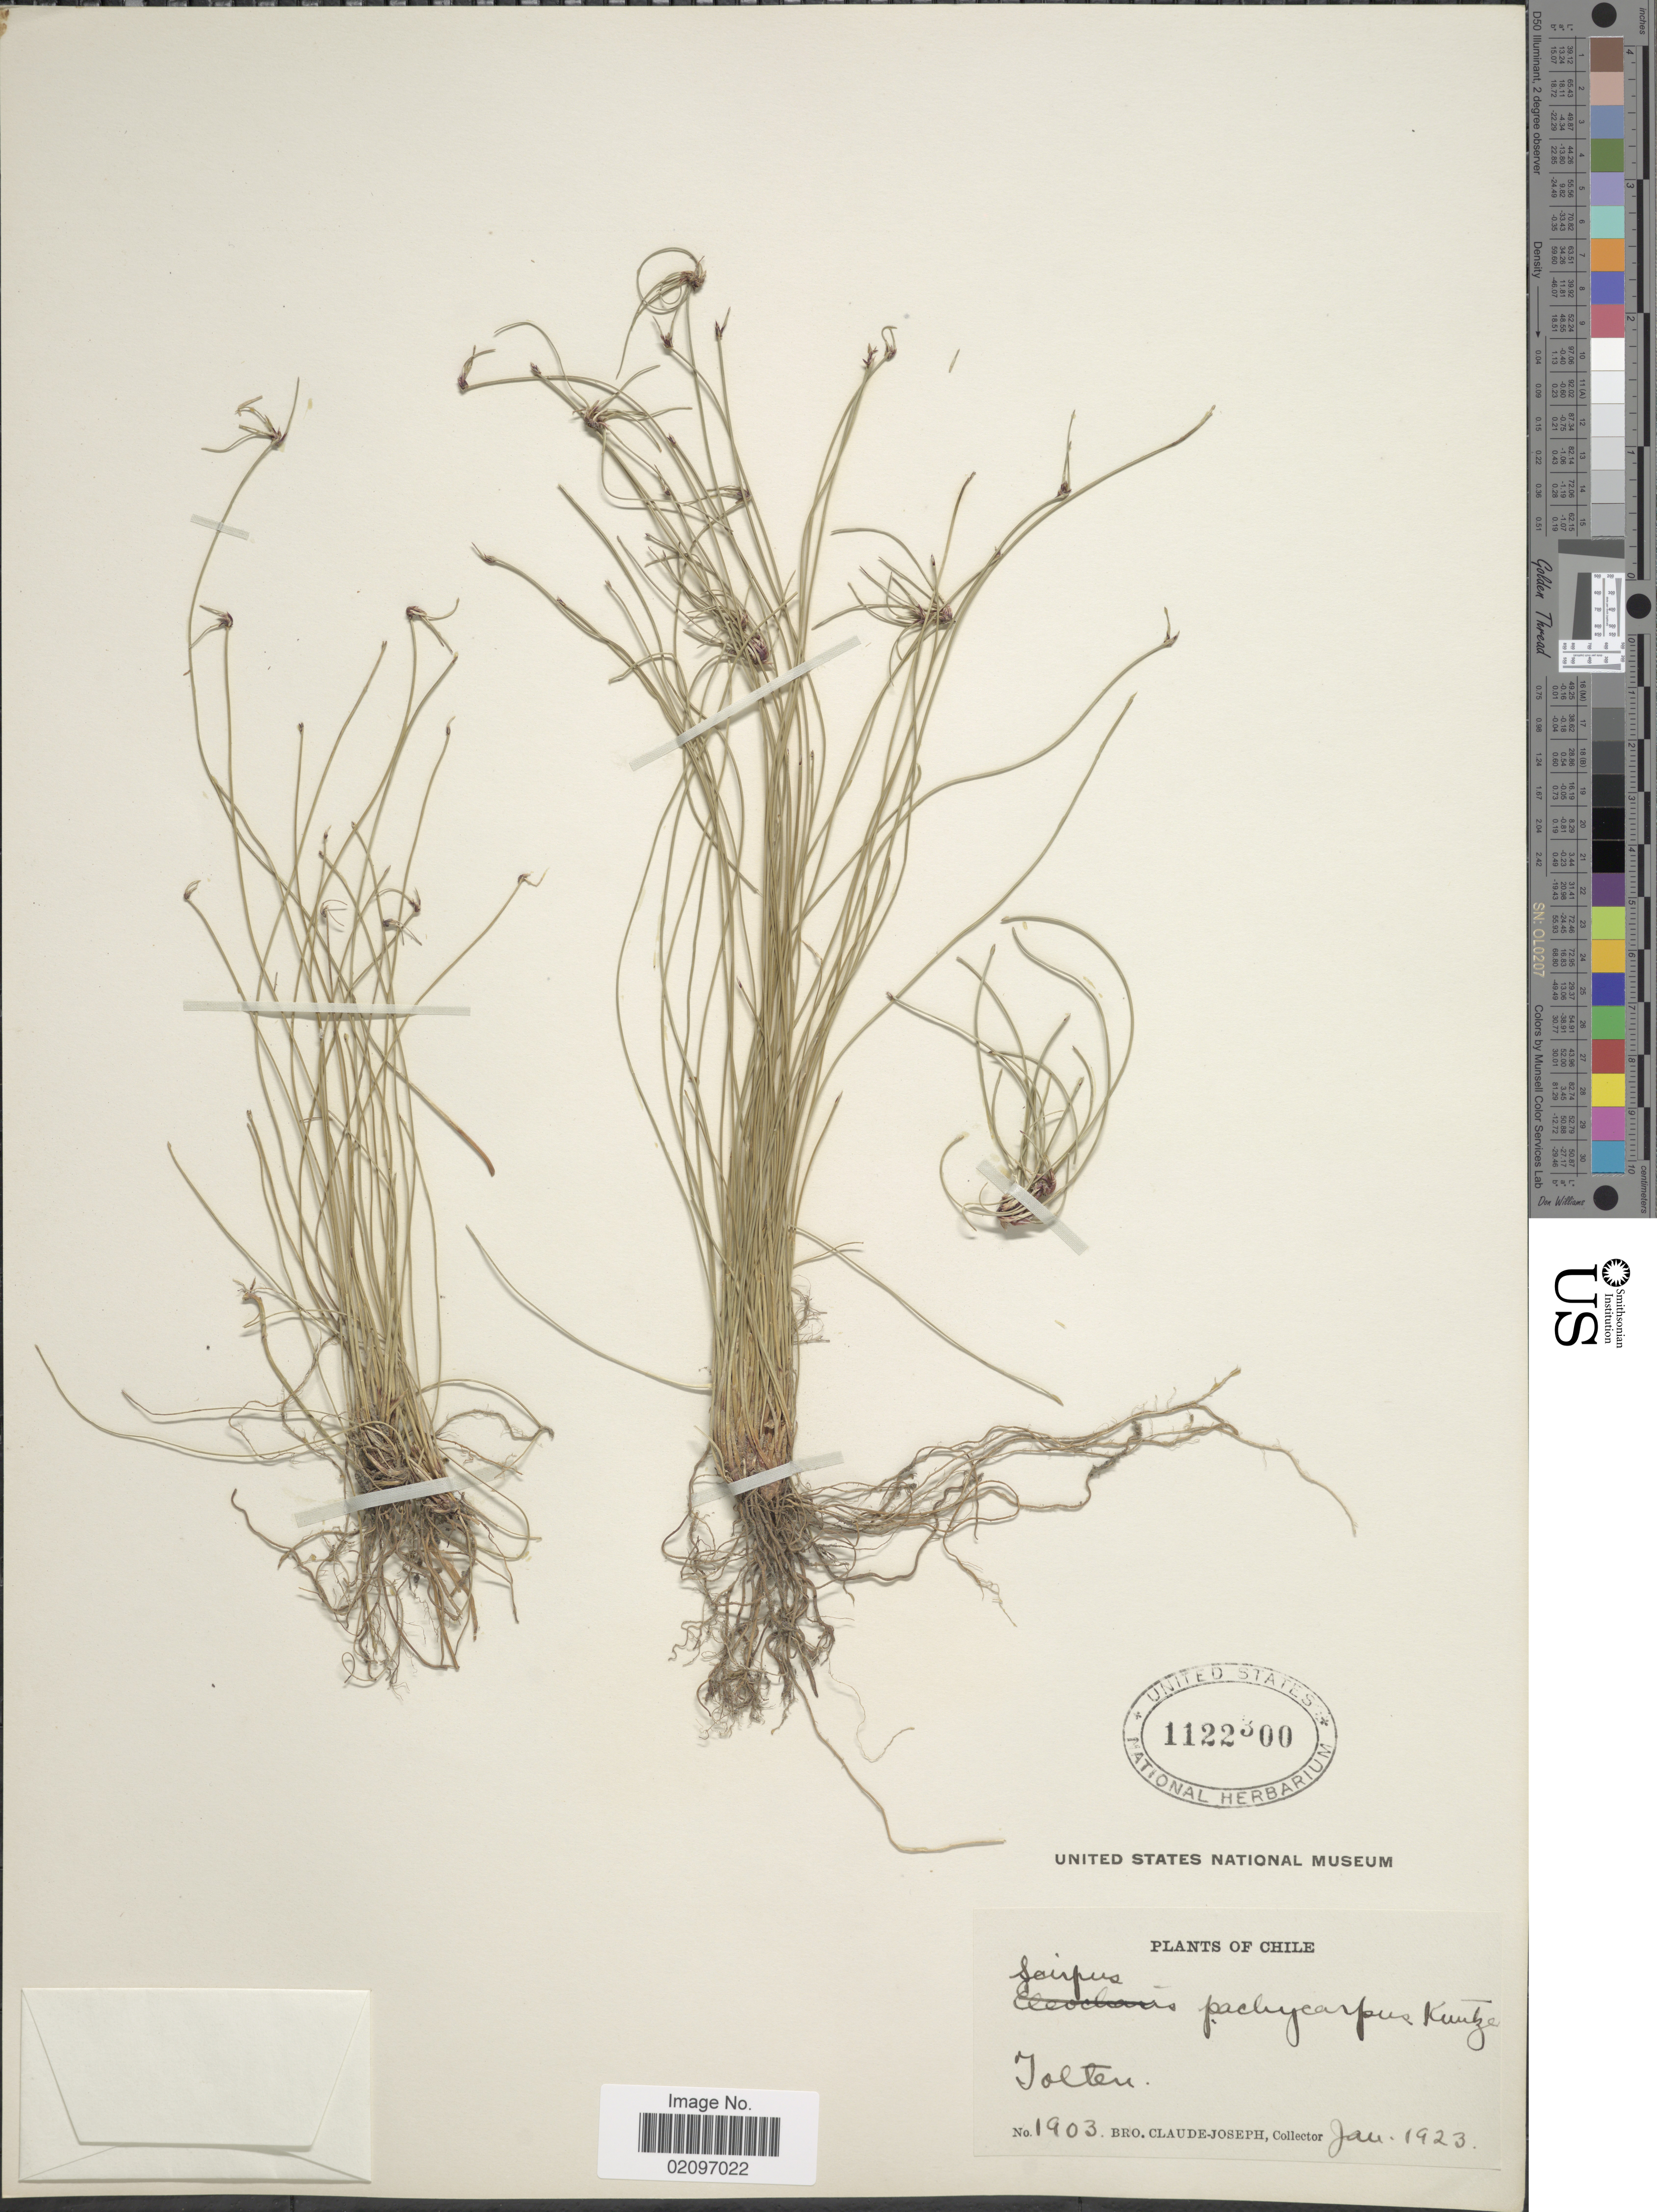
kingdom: Plantae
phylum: Tracheophyta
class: Liliopsida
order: Poales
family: Cyperaceae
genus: Eleocharis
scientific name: Eleocharis pachycarpa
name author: É. Desv.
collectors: Bro. Claude-Joseph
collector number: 1903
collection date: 1923-01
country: Chile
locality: Tolten.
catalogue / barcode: US 1122300